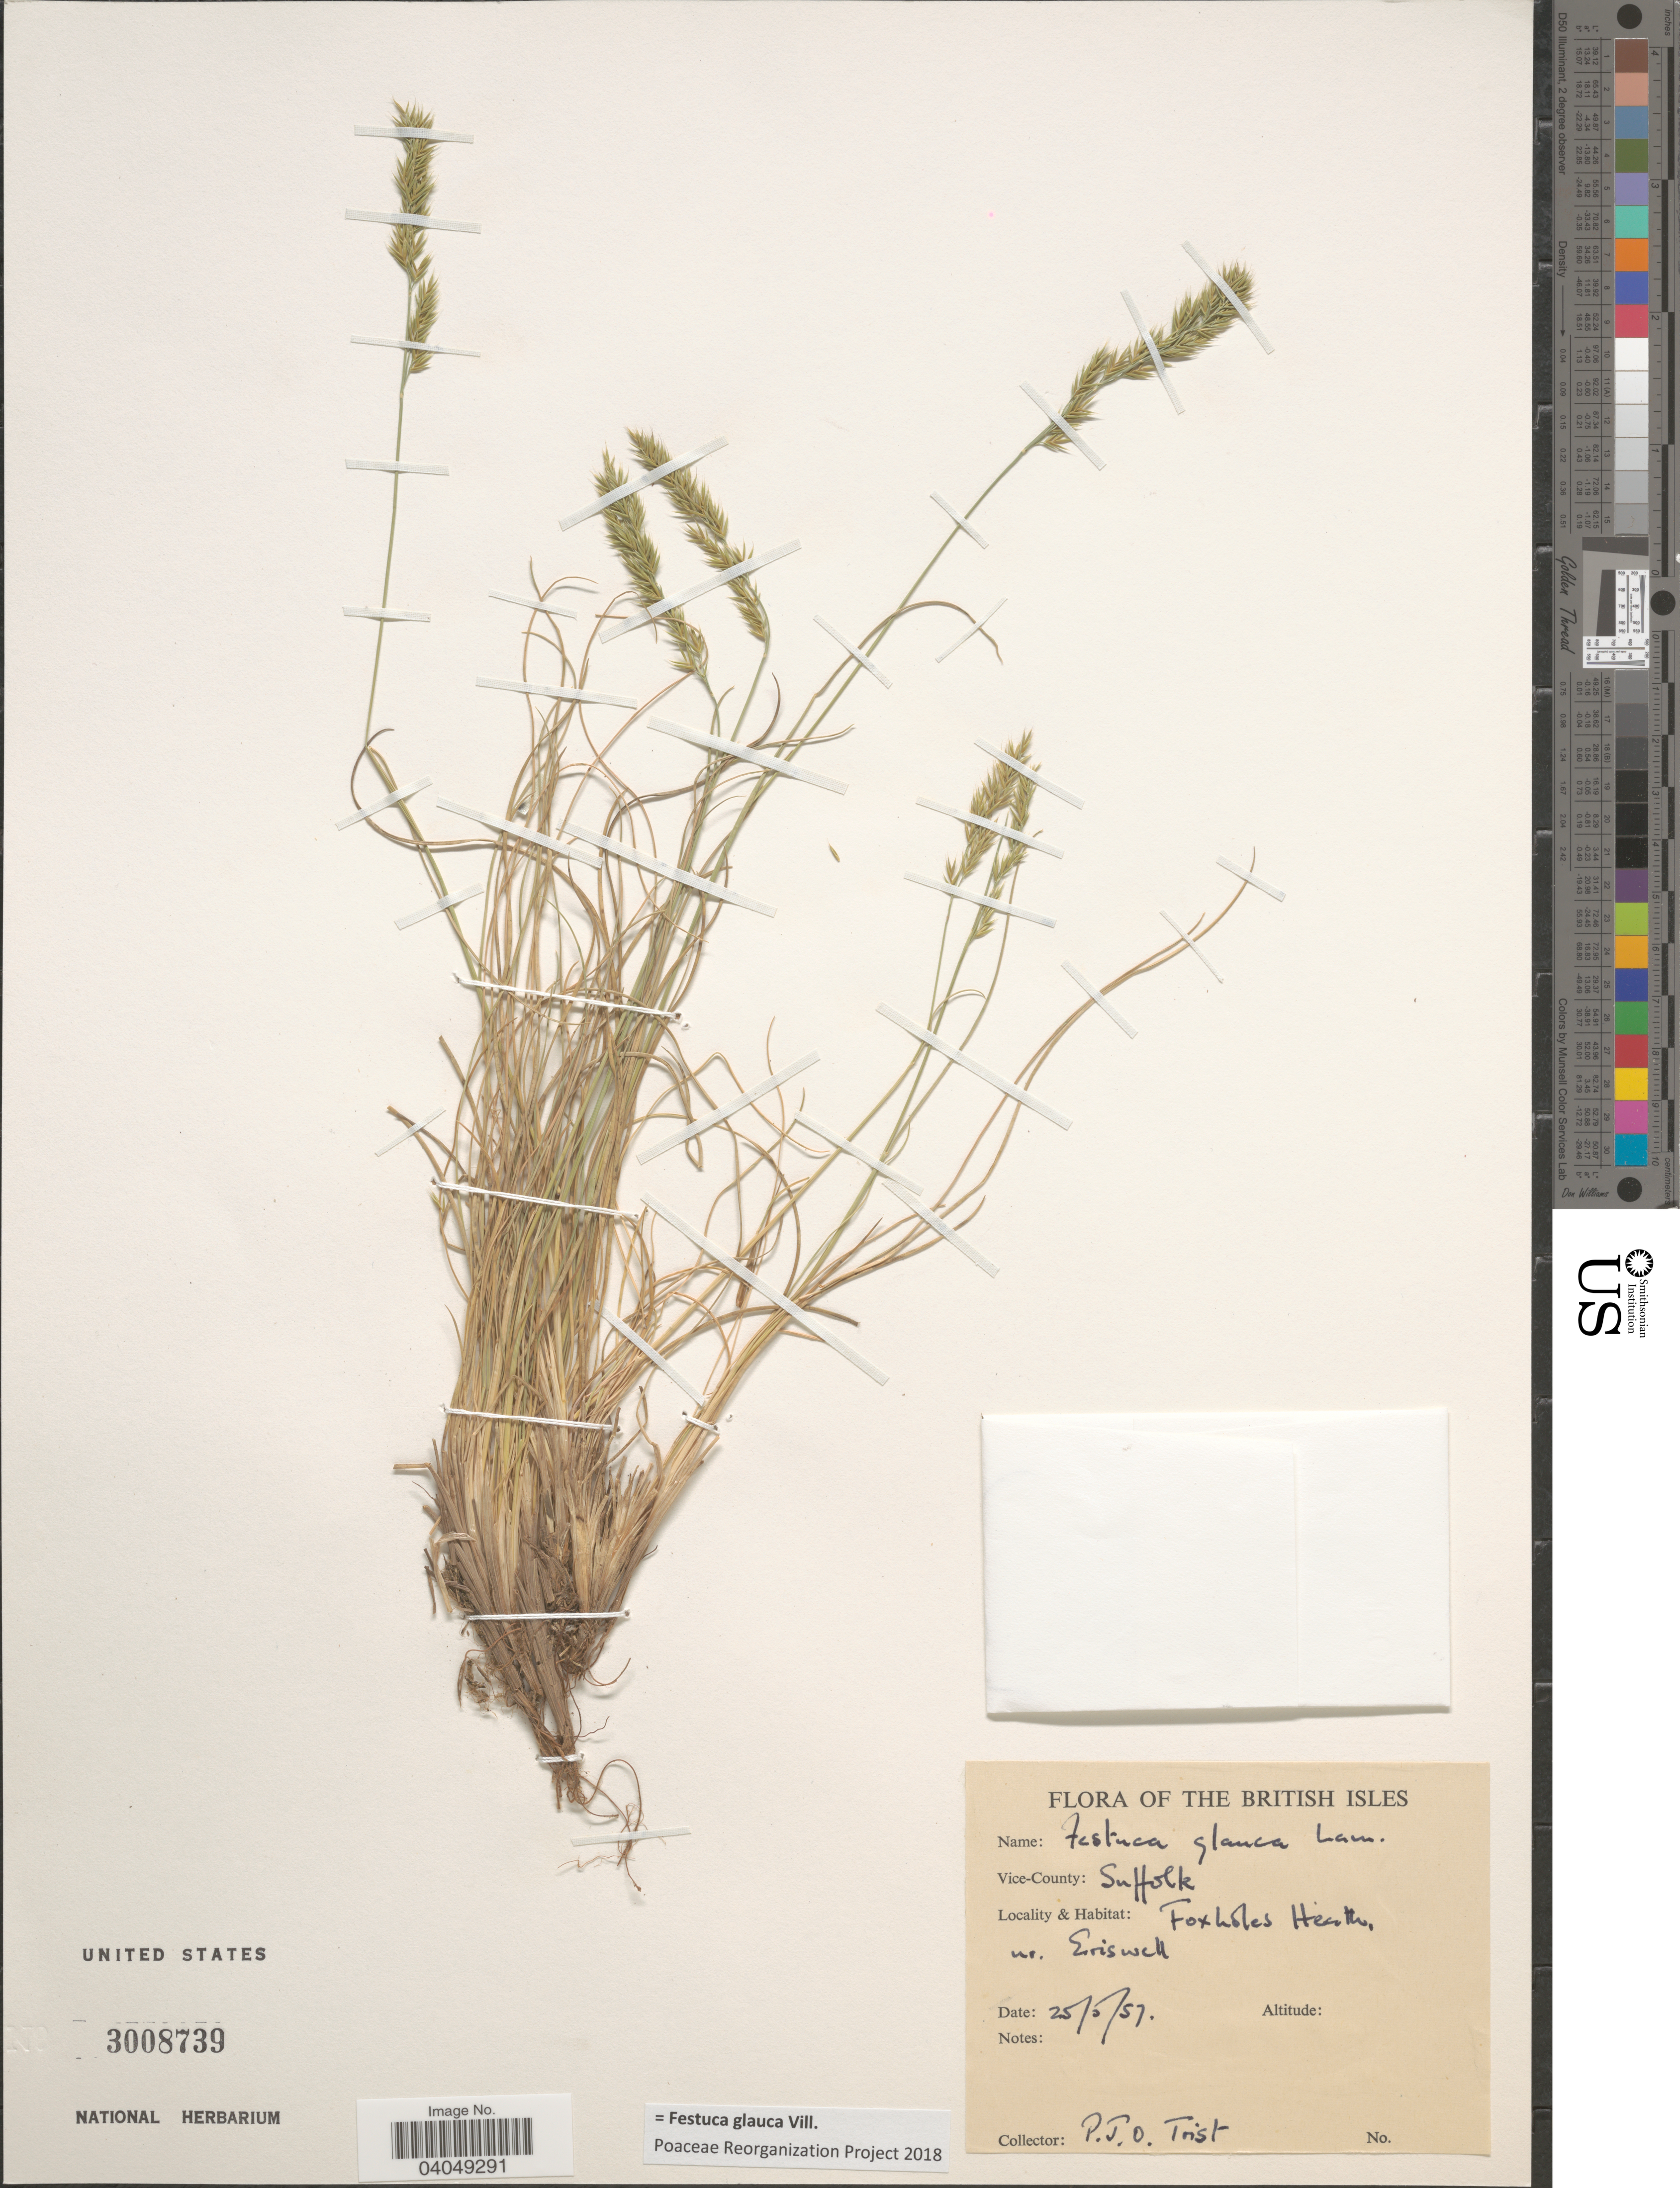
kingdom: Plantae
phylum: Tracheophyta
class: Liliopsida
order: Poales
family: Poaceae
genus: Festuca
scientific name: Festuca glauca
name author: Vill.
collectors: P. Trist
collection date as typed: Transcribed d/m/y: 25/5/57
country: United Kingdom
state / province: England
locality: The British Isles. Vice-County: Suffolk. Foxholes Heath, nr. Eriswell.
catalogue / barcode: US 3008739